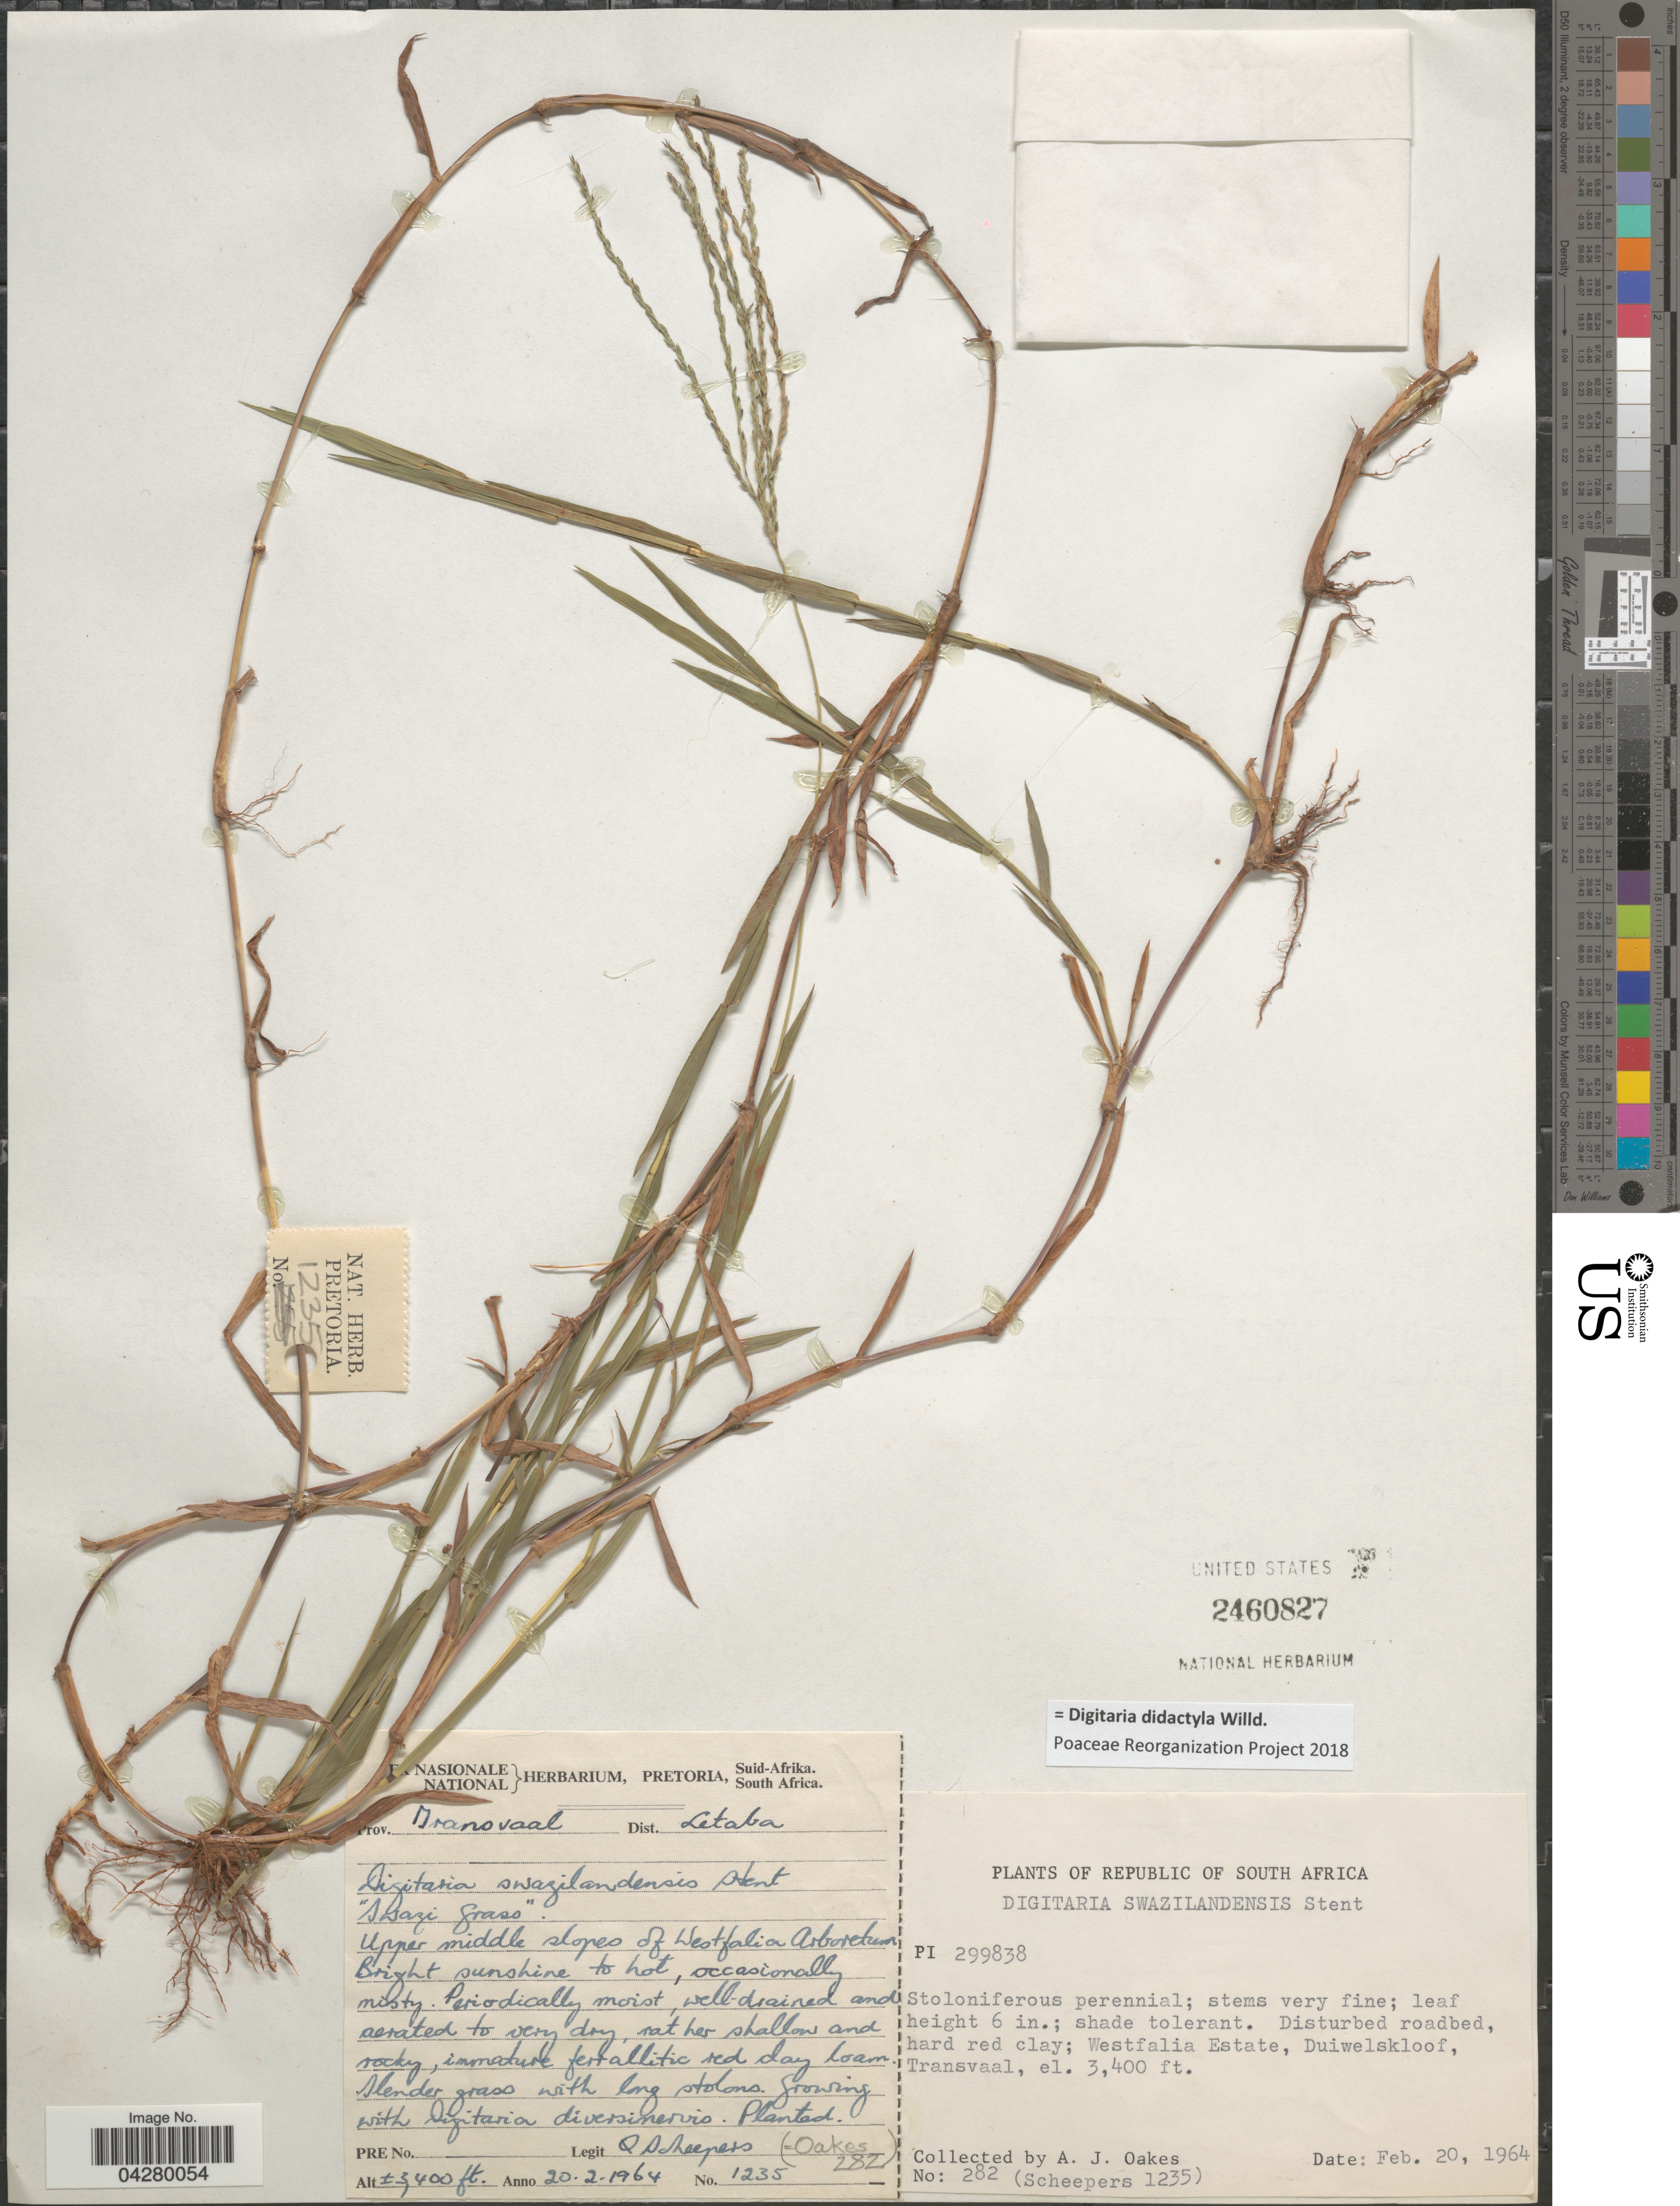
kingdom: Plantae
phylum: Tracheophyta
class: Liliopsida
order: Poales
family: Poaceae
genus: Digitaria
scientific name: Digitaria didactyla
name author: Willd.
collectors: J. Scheepers & A. Oakes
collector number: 1235/282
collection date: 1964-02-20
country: South Africa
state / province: Limpopo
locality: Prov. Transvaal. Dist. Letaba. Upper middle slopes of Westfalia Arboretum. Westfalia Estate, Duiwelskloof, Transvaal.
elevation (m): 1036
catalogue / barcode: US 2460827